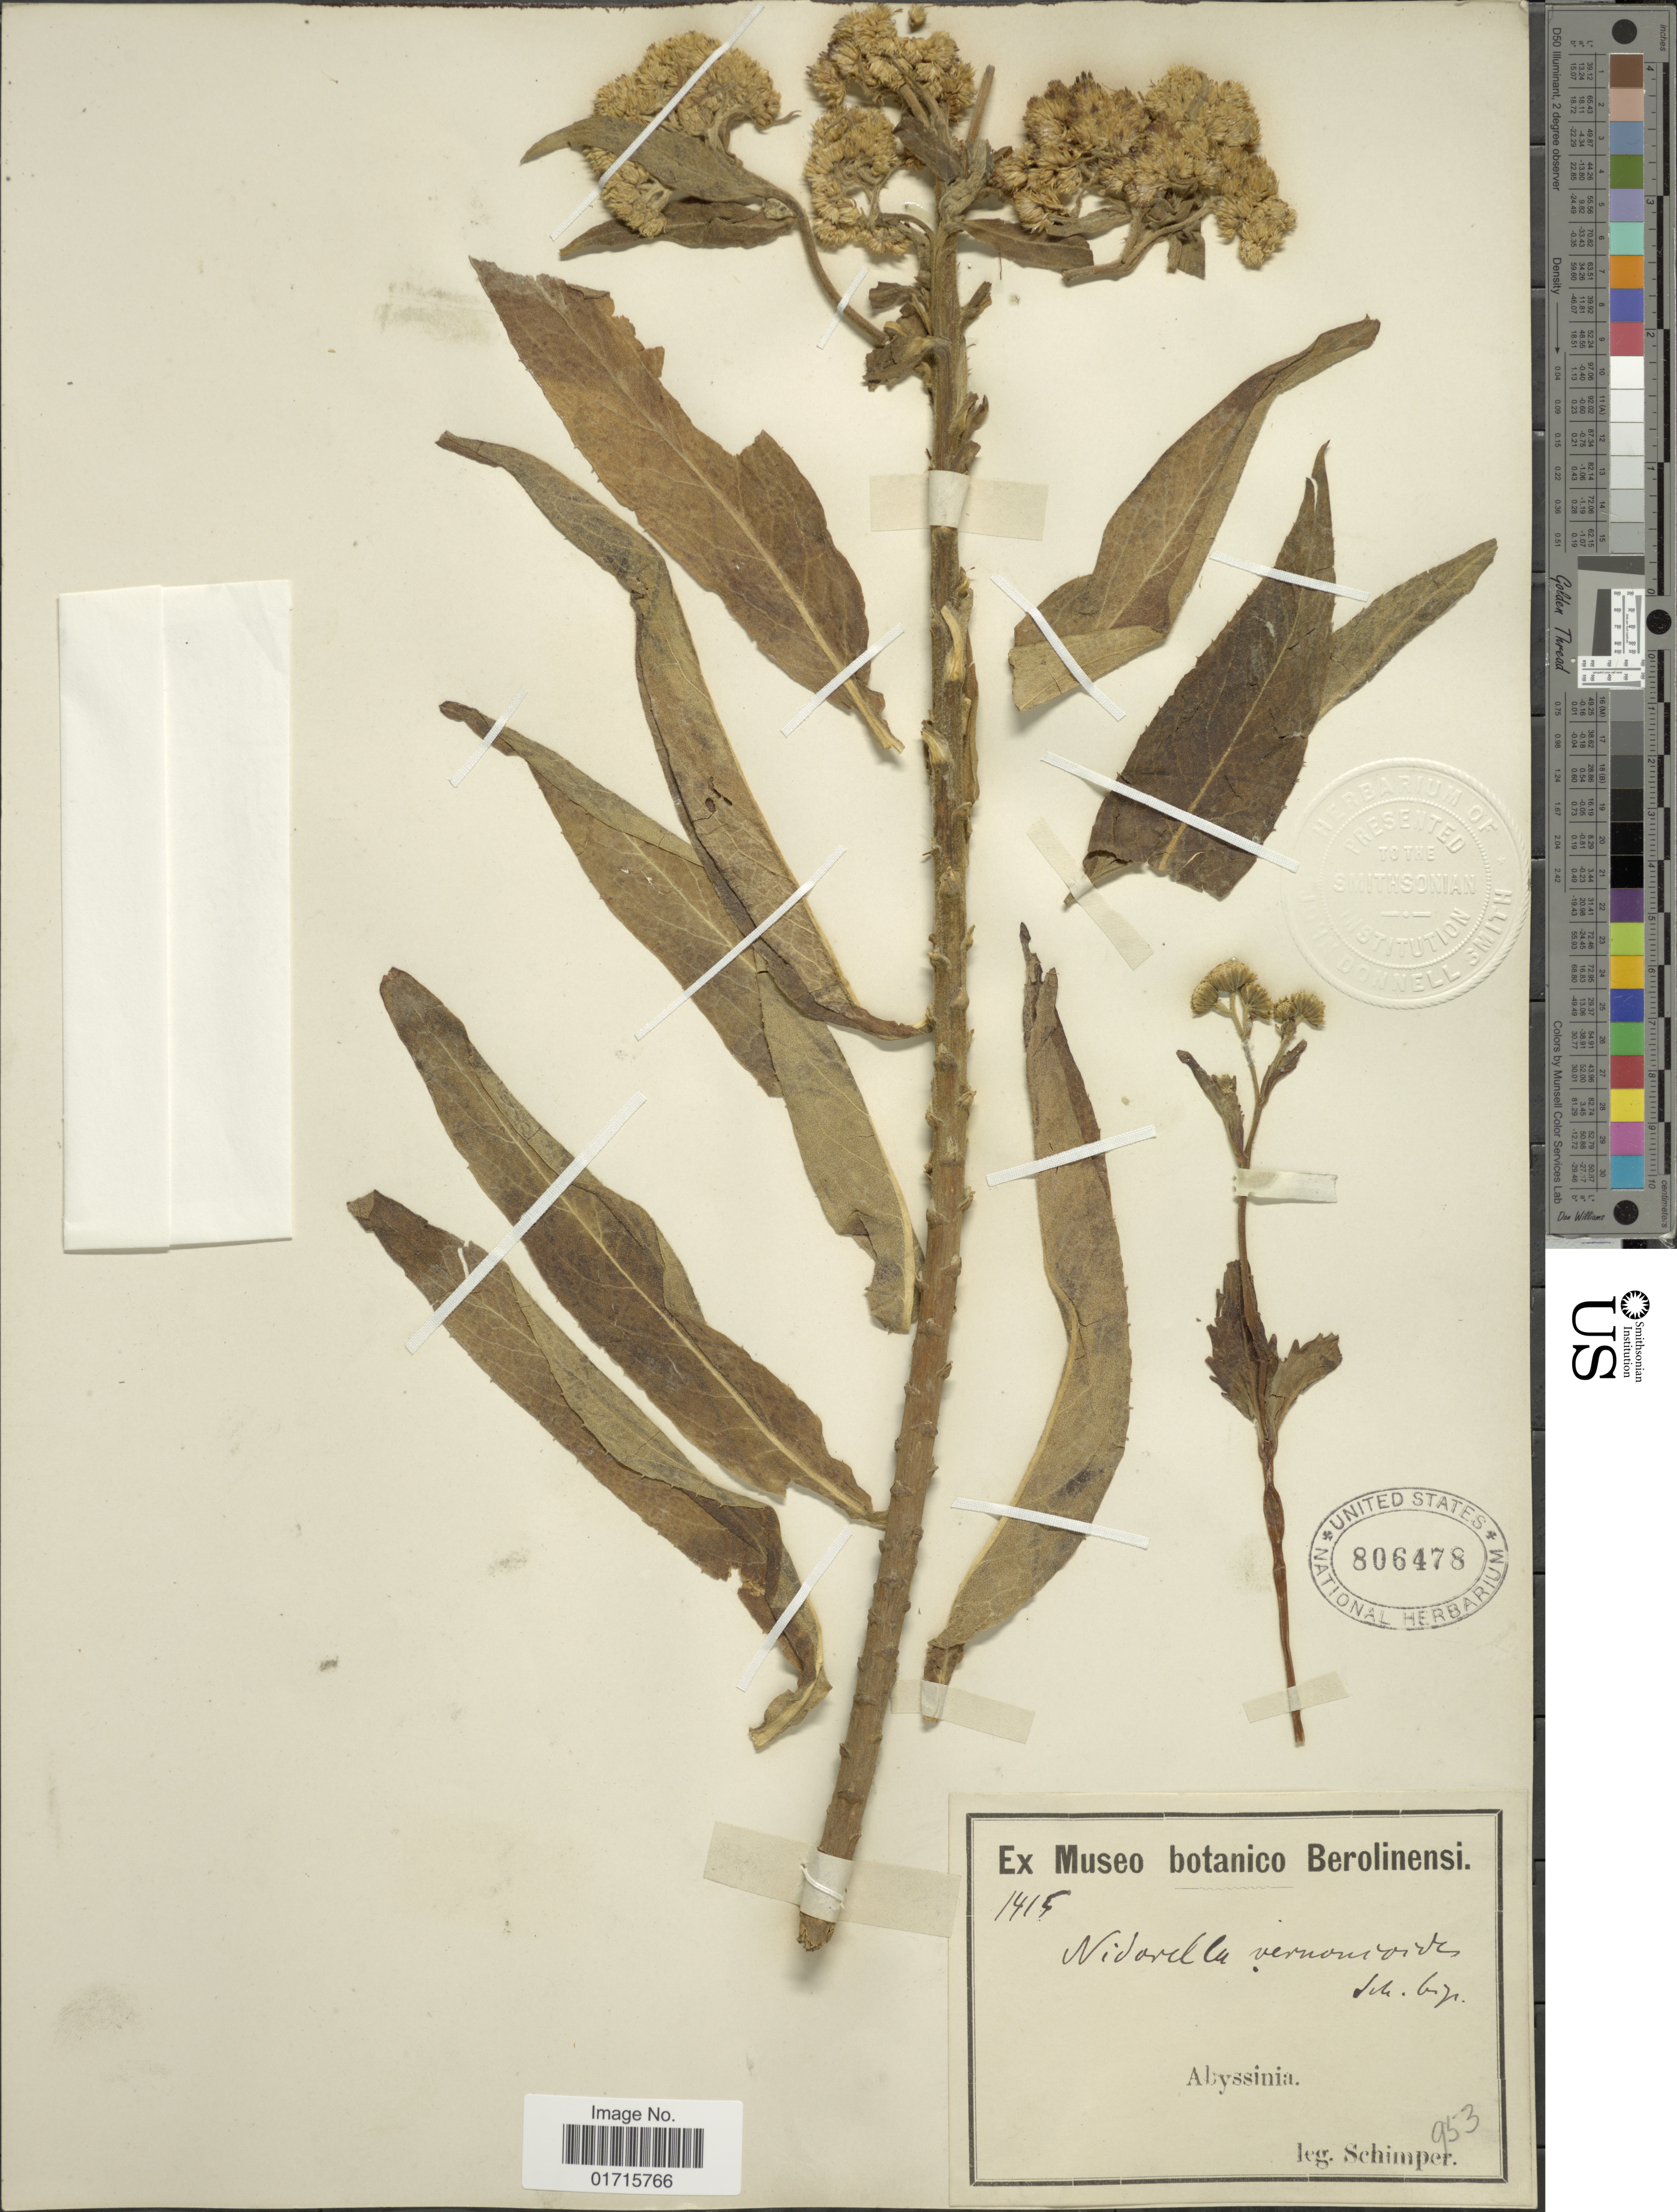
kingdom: Plantae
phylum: Tracheophyta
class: Magnoliopsida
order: Asterales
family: Asteraceae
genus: Nidorella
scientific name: Nidorella vernonioides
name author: Sch. Bip. ex A. Rich.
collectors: -. Schimper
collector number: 953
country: Eritrea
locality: Abyssinia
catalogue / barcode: US 806478